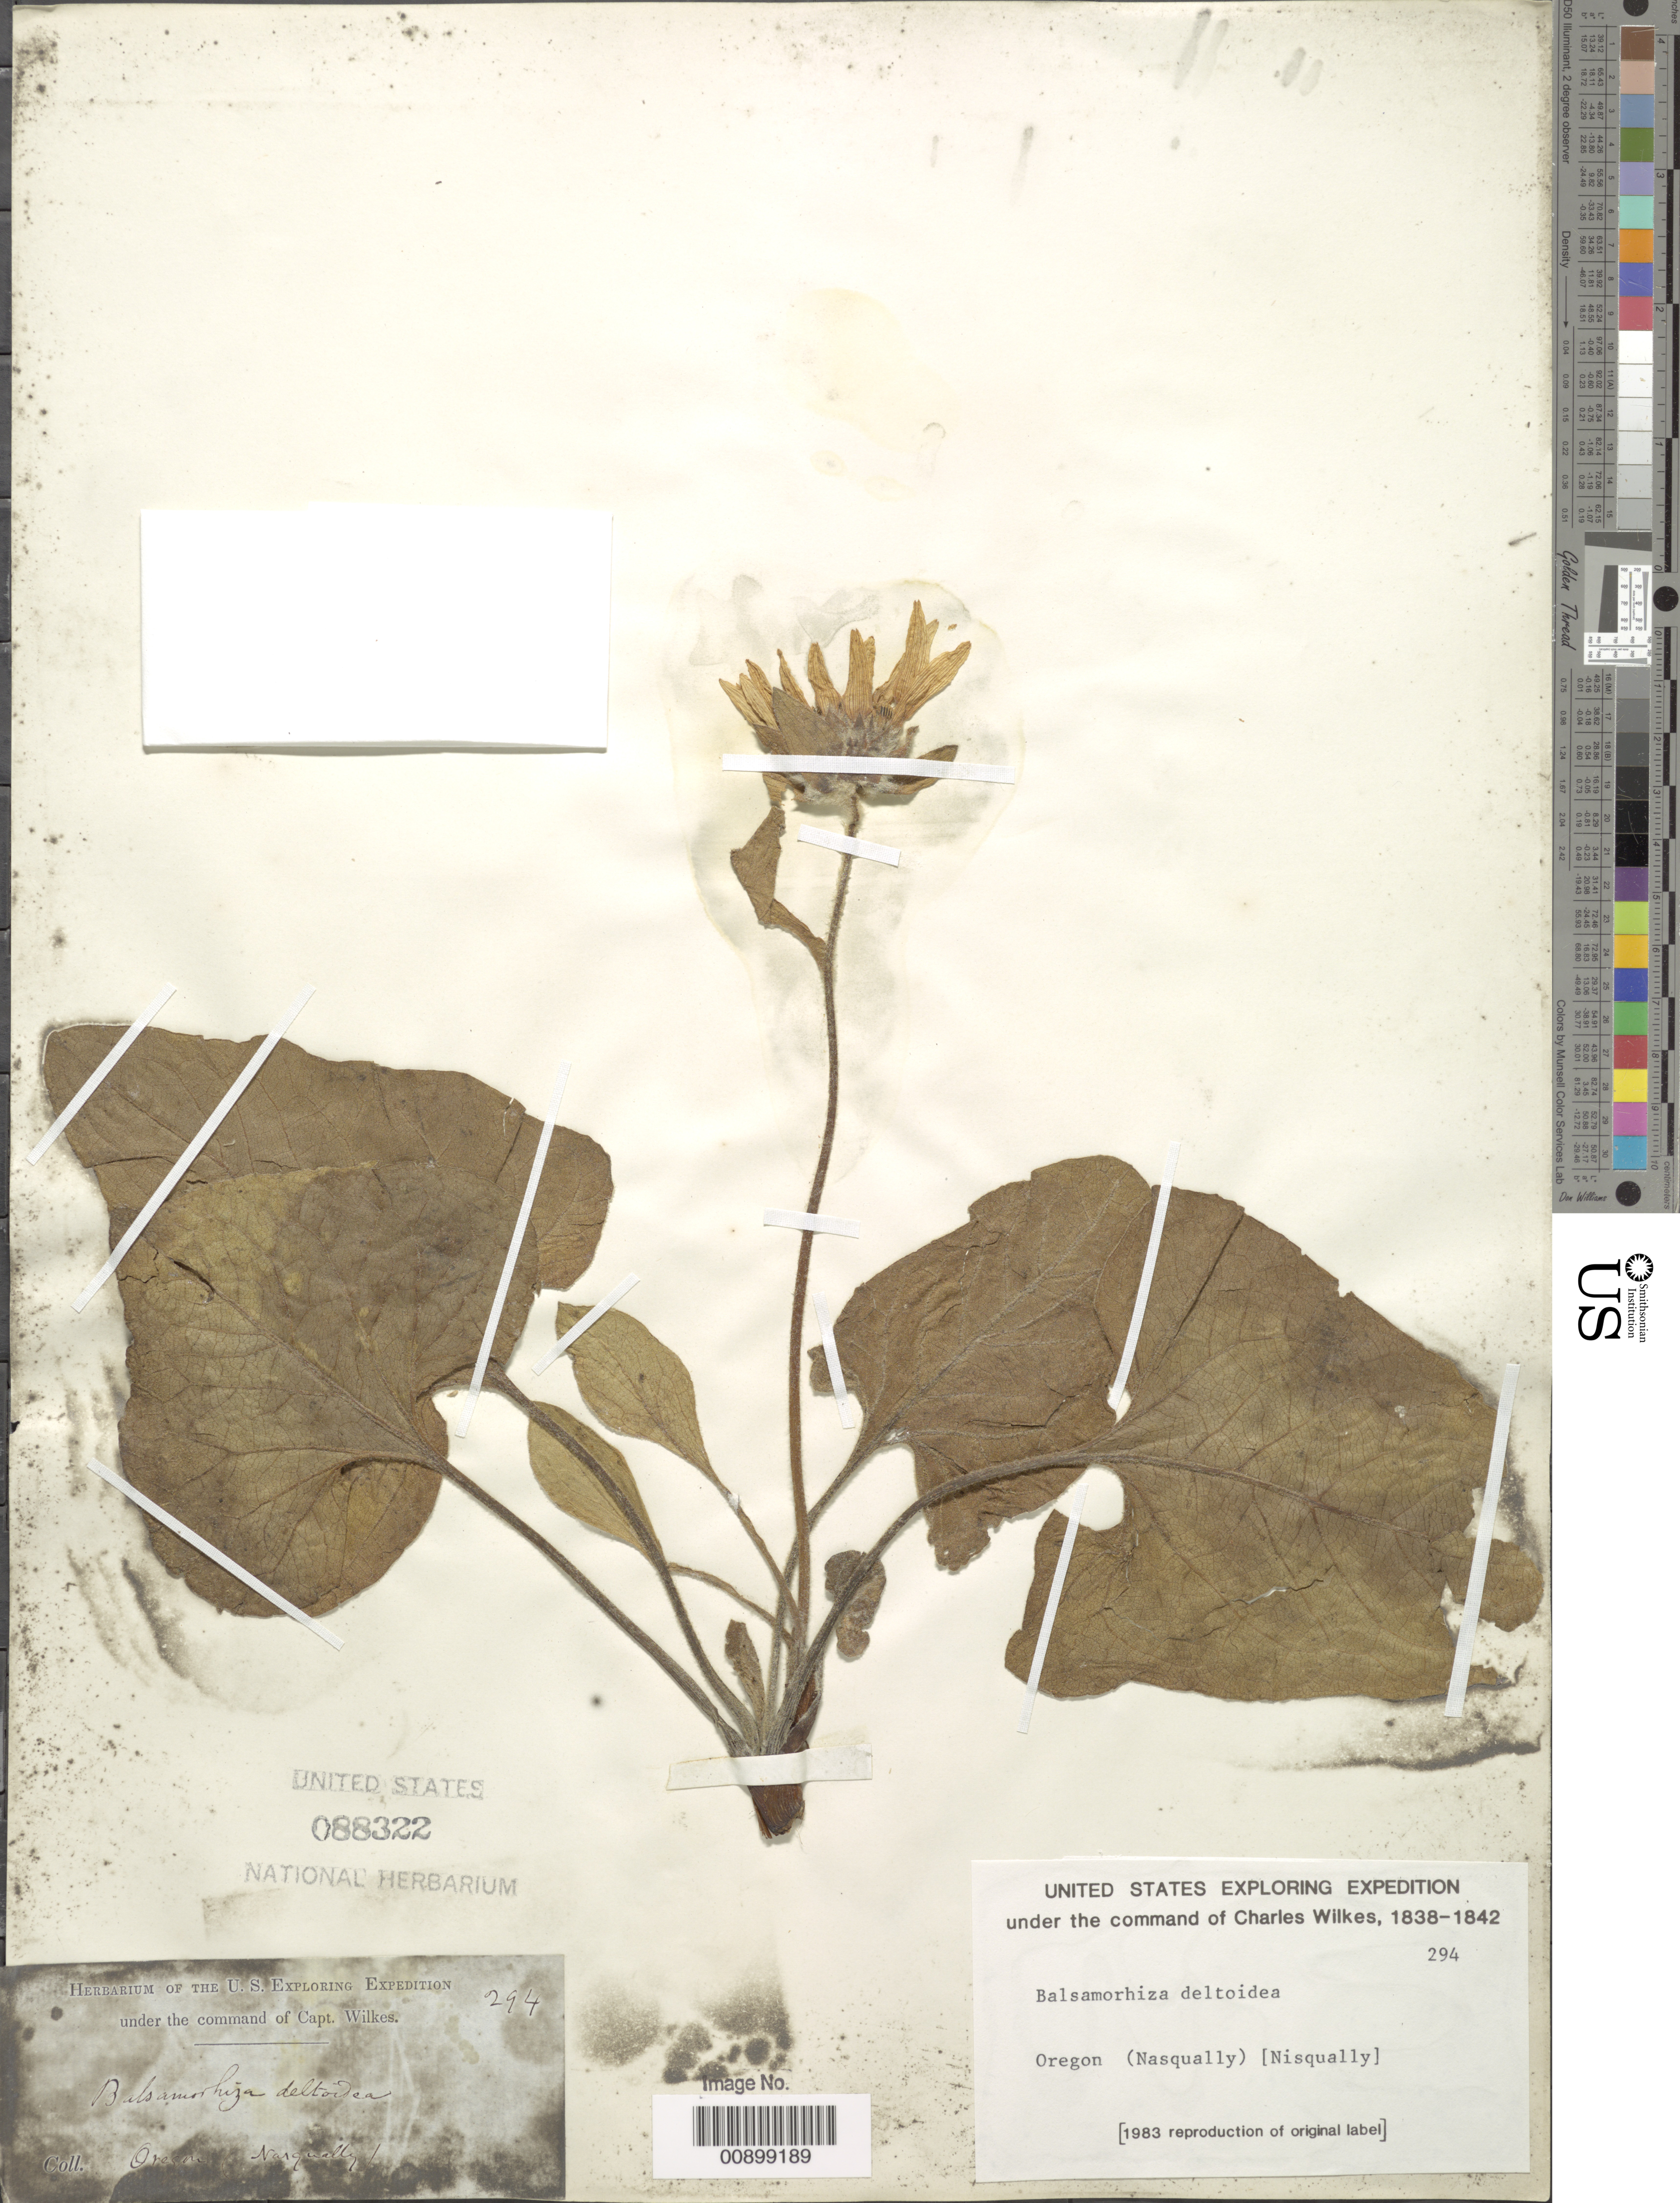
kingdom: Plantae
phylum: Tracheophyta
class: Magnoliopsida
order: Asterales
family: Asteraceae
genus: Balsamorhiza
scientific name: Balsamorhiza deltoidea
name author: Nutt.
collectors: Wilkes Explor. Exped.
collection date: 1838/1842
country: United States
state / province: Oregon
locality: Oregon (Nisqually)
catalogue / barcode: US 88322